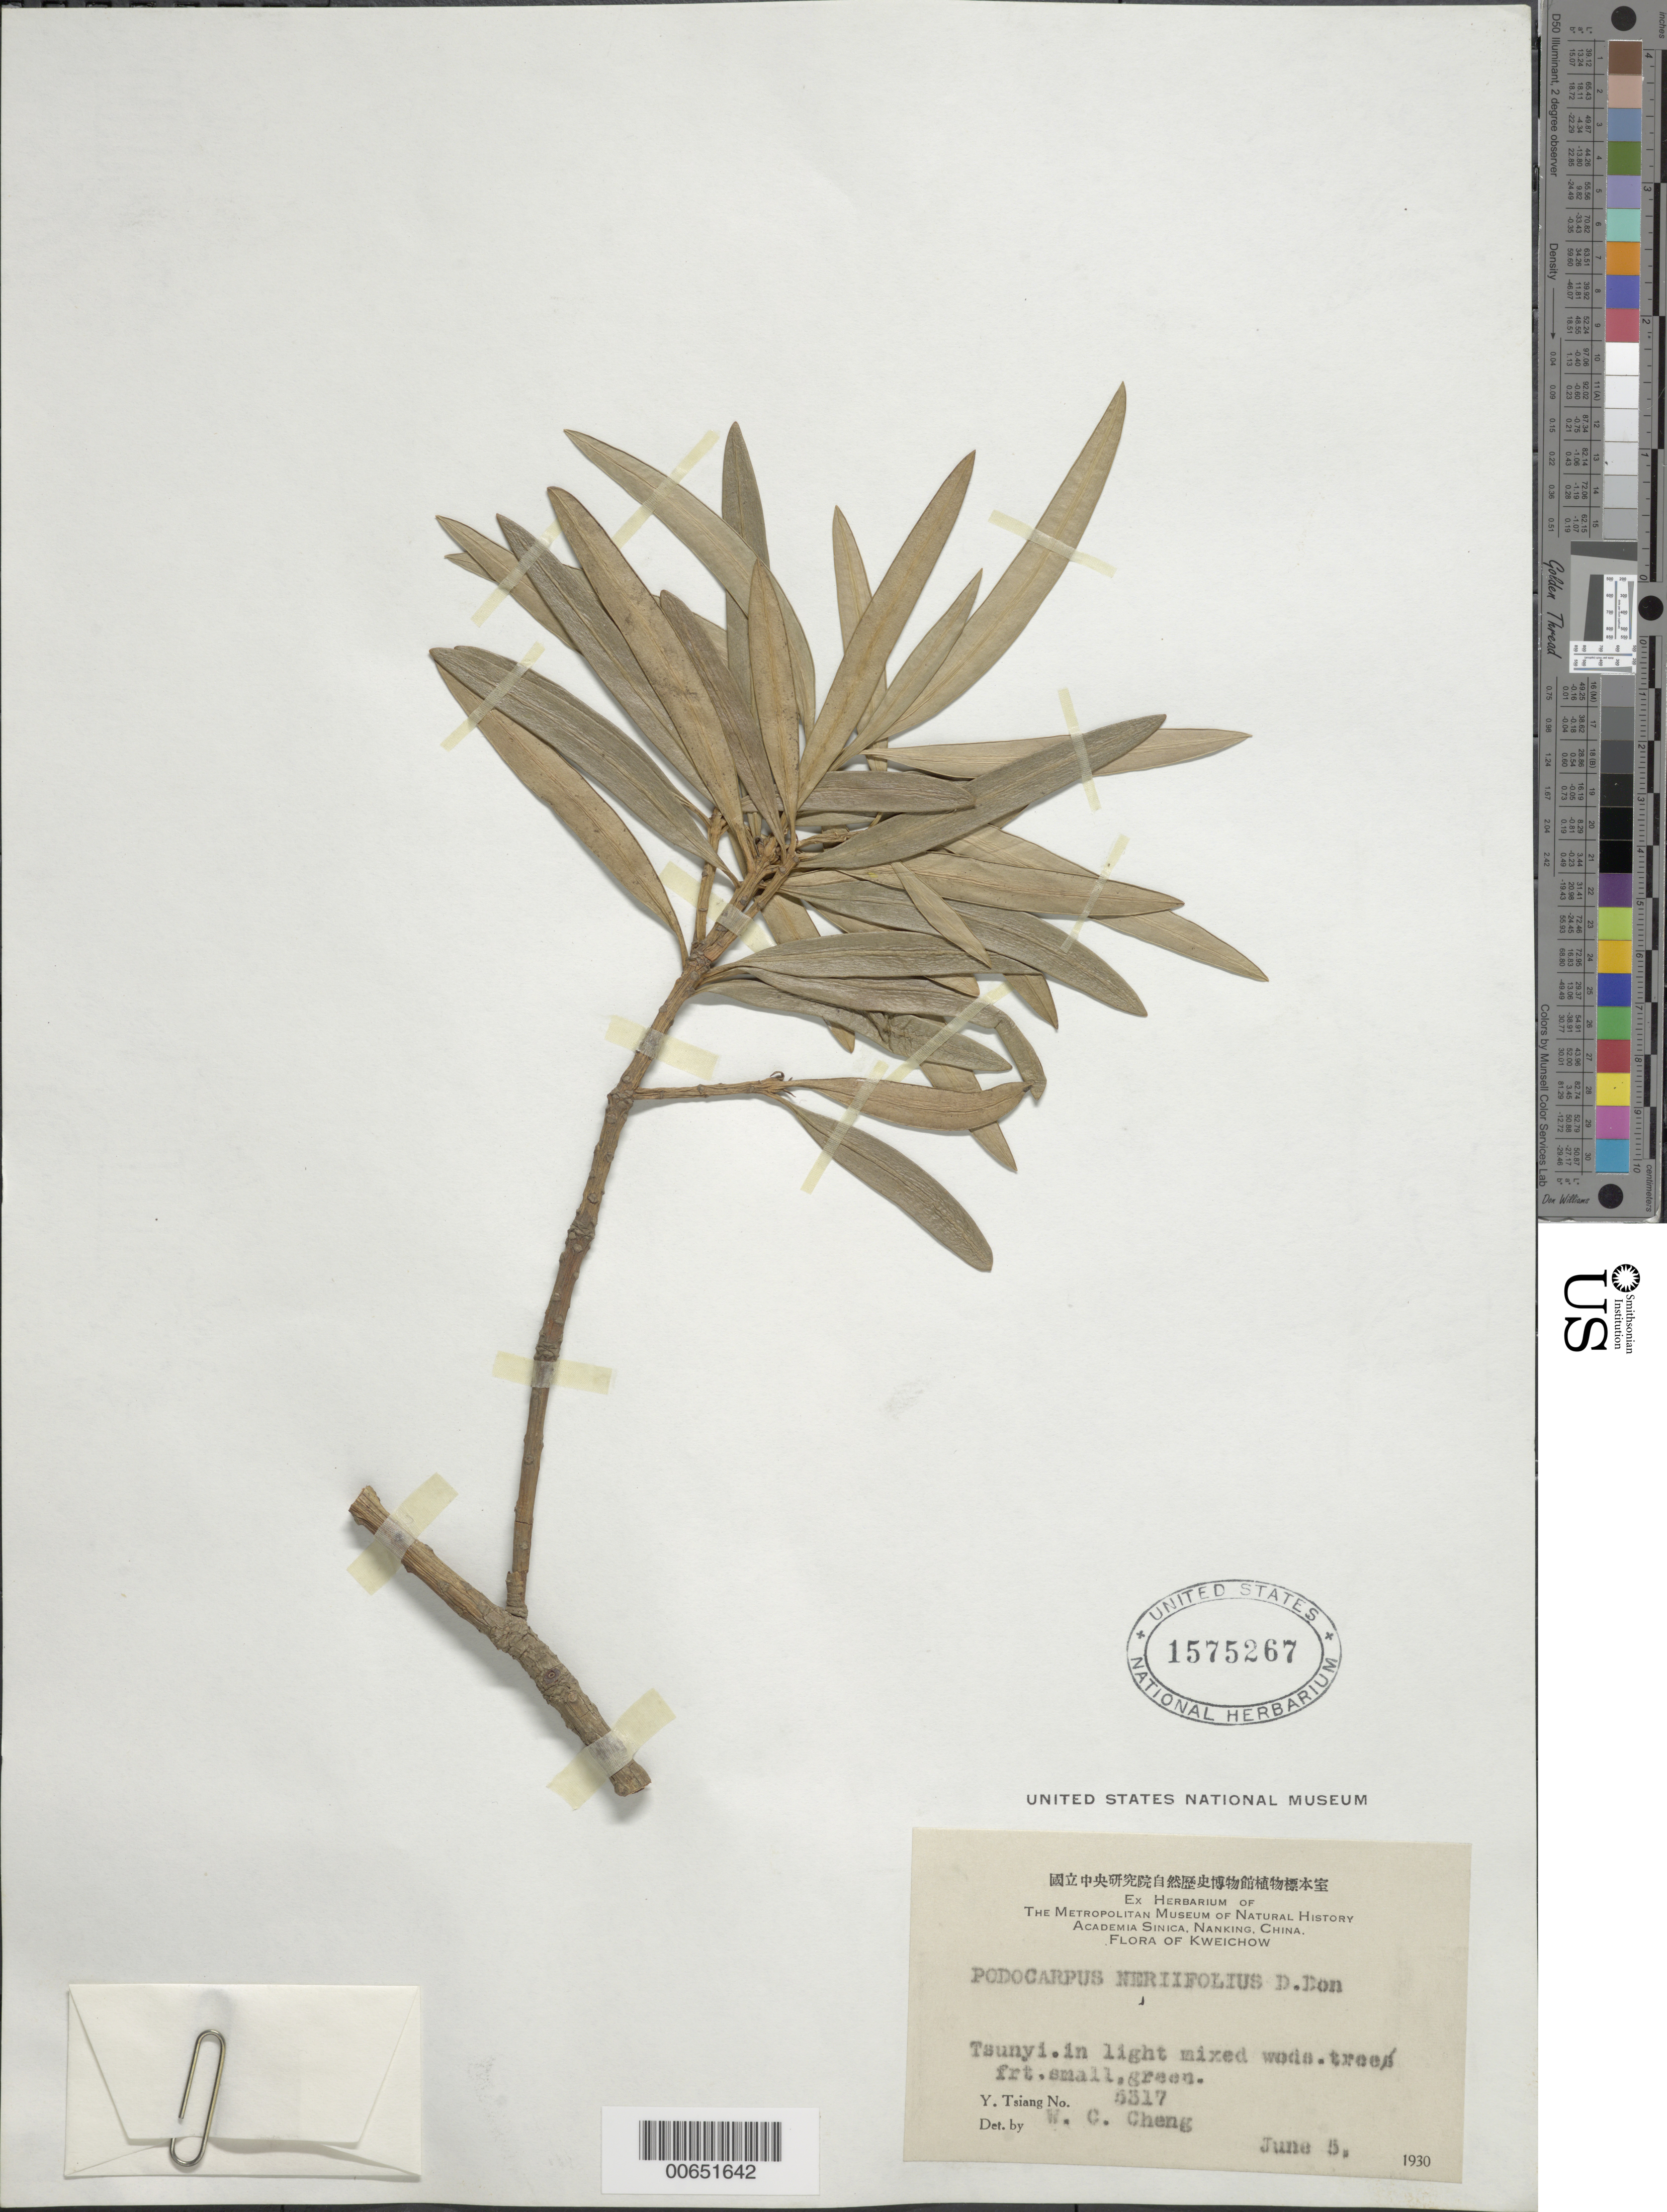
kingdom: Plantae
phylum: Tracheophyta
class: Pinopsida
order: Pinales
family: Podocarpaceae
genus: Podocarpus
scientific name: Podocarpus neriifolius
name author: D. Don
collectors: Y. Tsiang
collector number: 5317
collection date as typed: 05 Jun 1930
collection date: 1930-06-05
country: China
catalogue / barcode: US 1575267